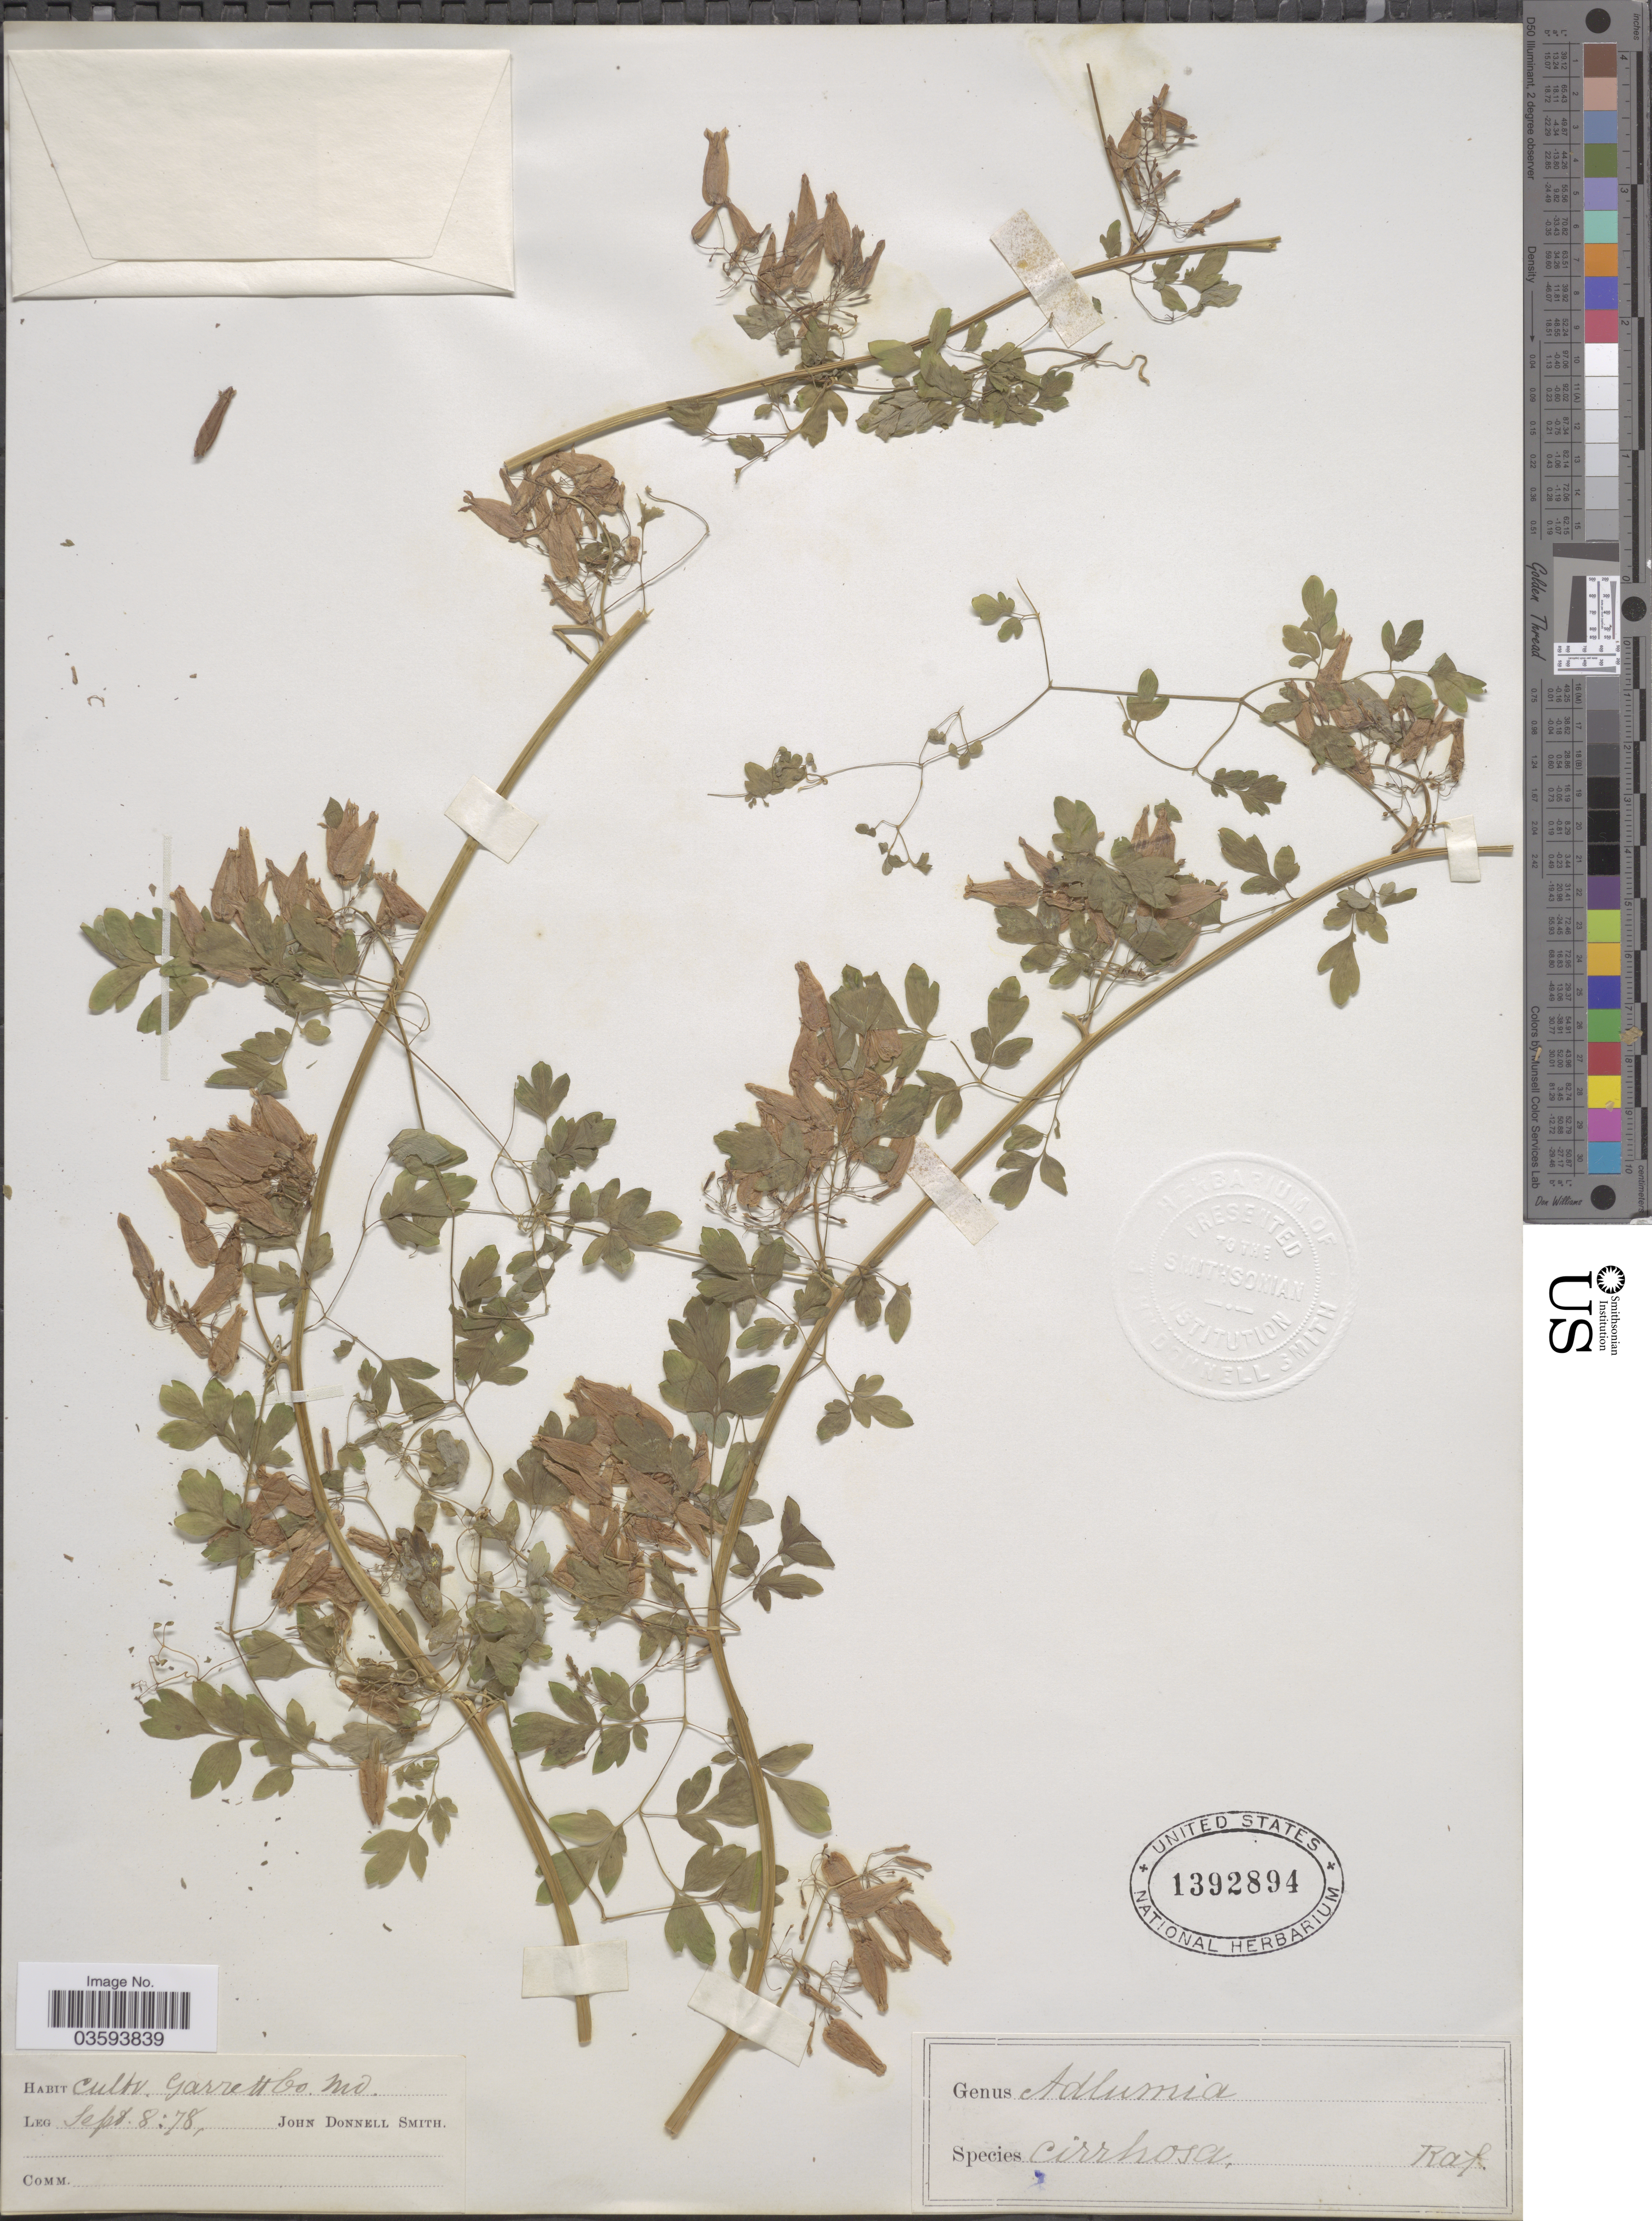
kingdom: Plantae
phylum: Tracheophyta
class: Magnoliopsida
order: Ranunculales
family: Papaveraceae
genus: Adlumia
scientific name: Adlumia cirrhosa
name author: Raf. ex DC.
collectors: J. Donnell Smith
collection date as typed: Transcribed d/m/y: 8/9/78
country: United States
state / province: Maryland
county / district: Garrett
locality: Garrett Co.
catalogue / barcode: US 1392894